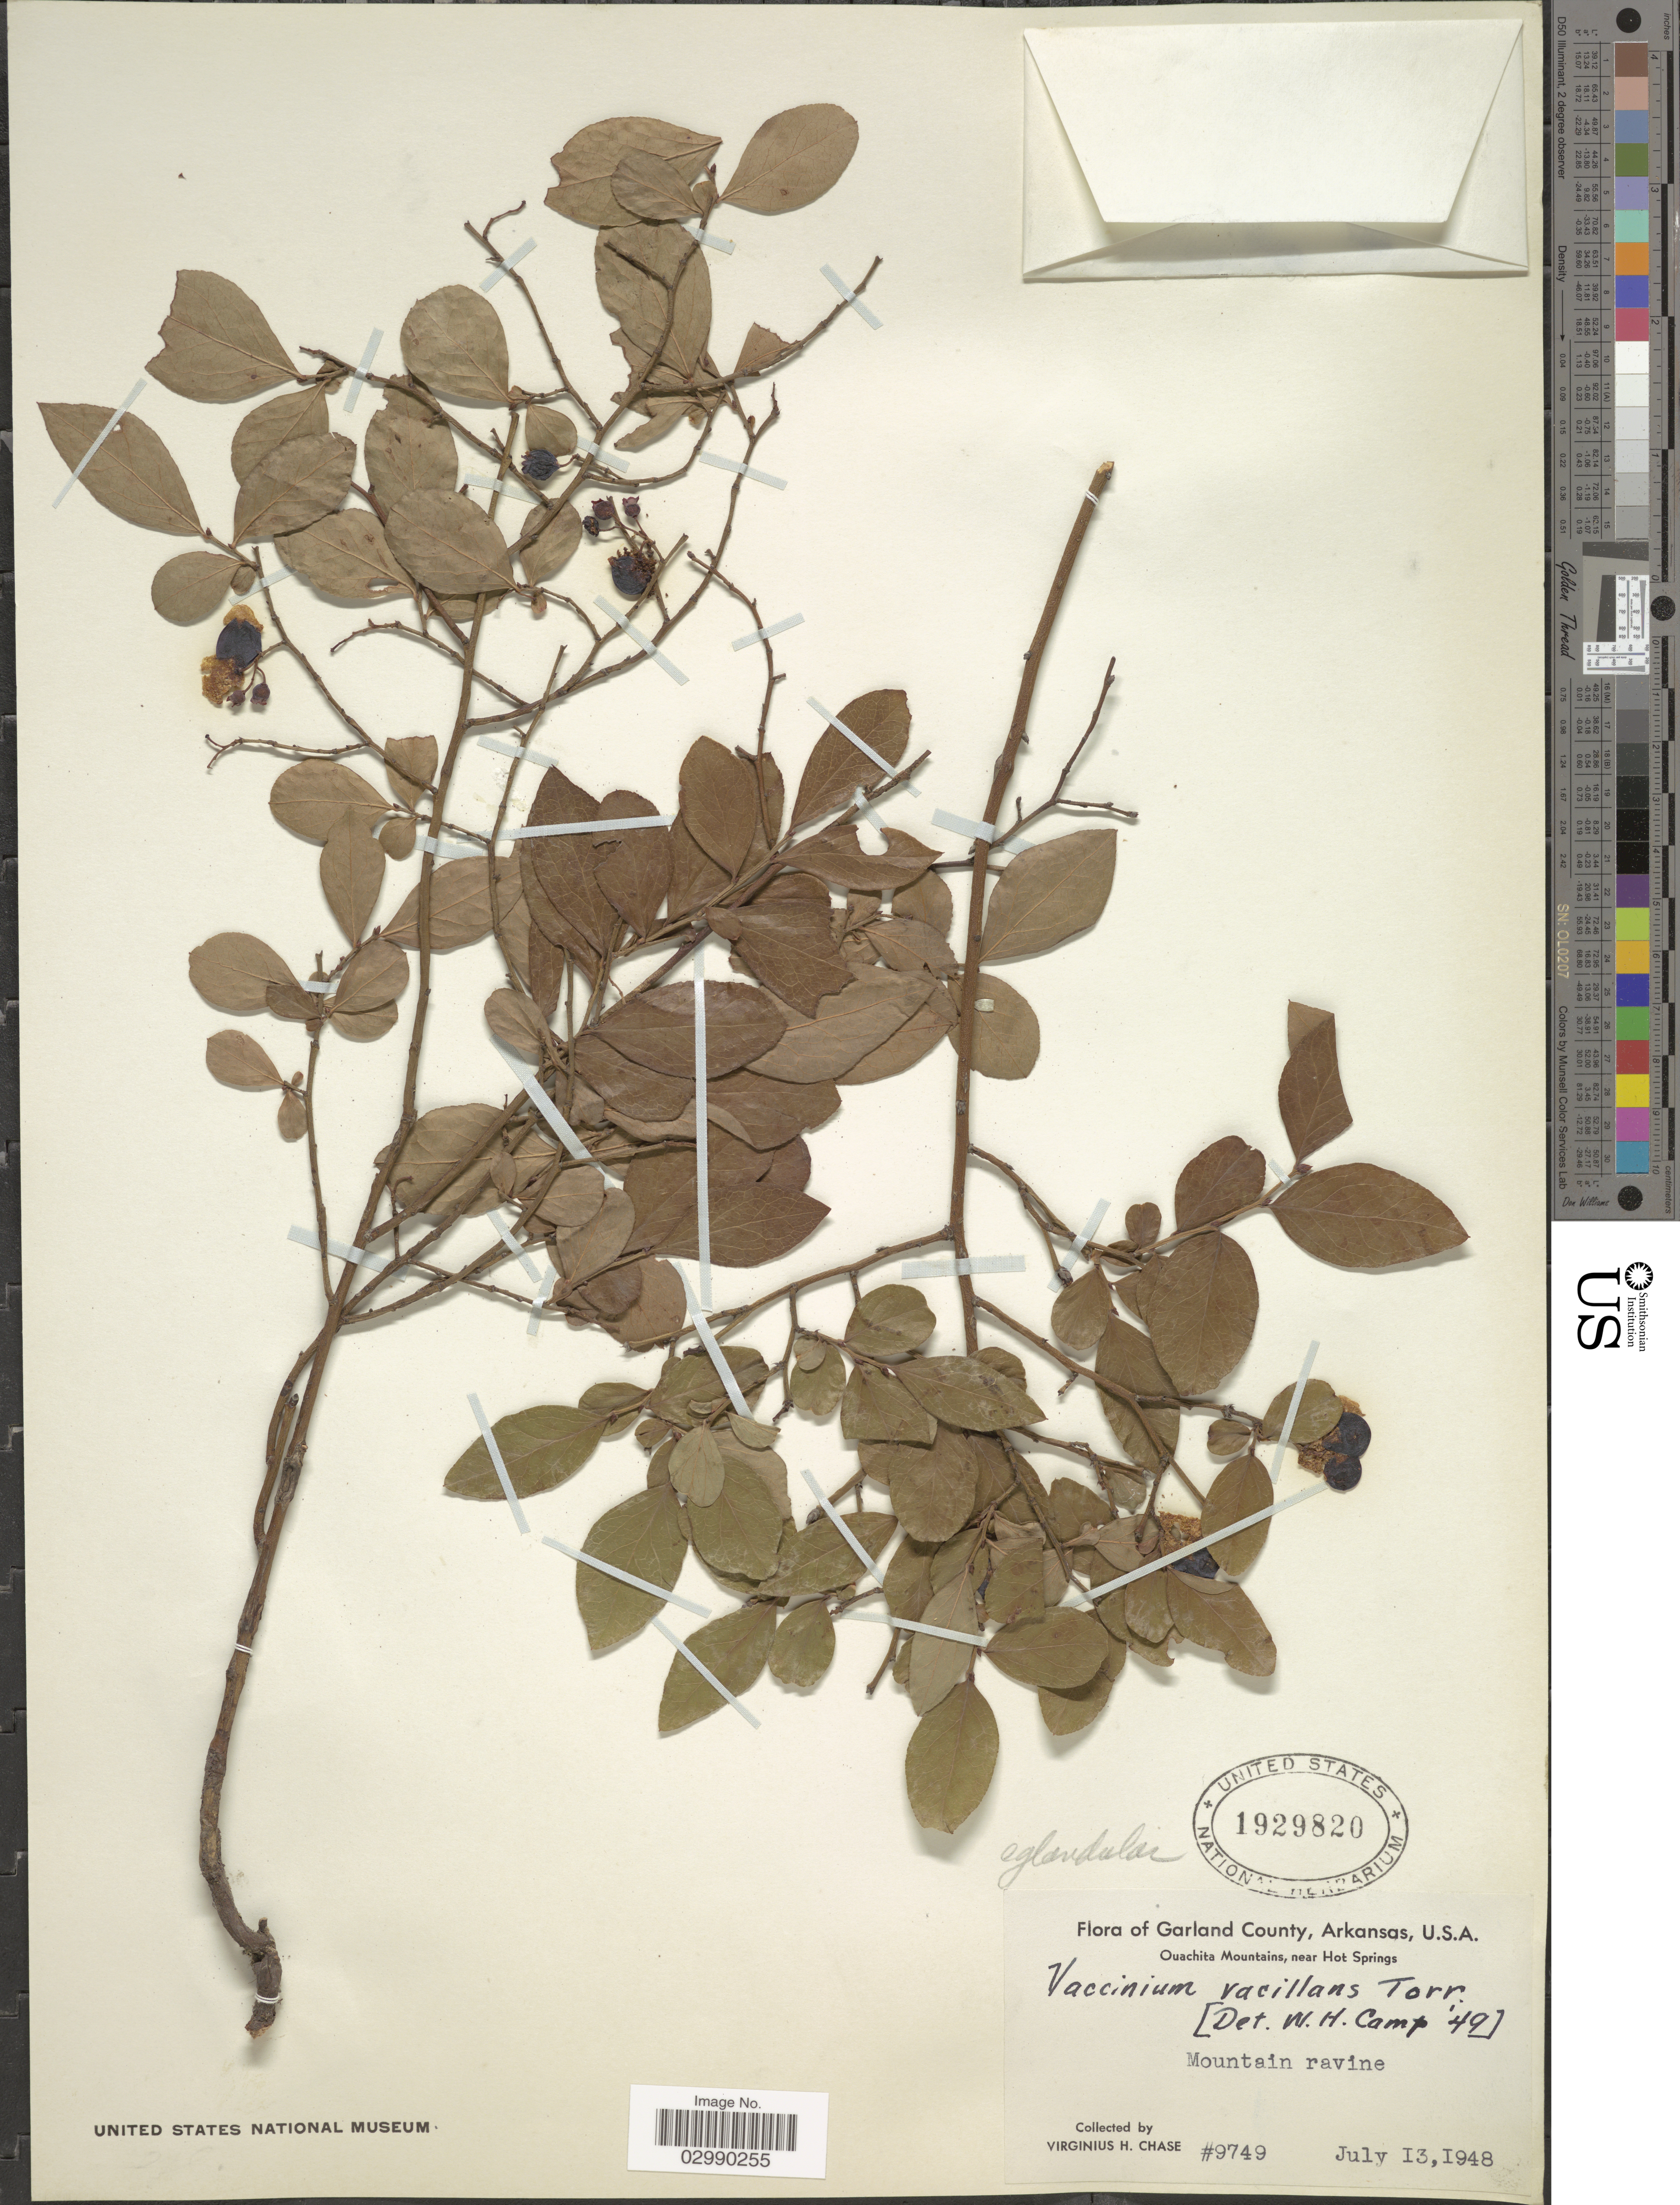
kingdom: Plantae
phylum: Tracheophyta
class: Magnoliopsida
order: Ericales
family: Ericaceae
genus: Vaccinium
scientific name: Vaccinium vacillans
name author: Kalm ex Torr.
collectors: V. H. Chase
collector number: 9749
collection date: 1948-07-13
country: United States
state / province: Arkansas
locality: Garland County, Ouachita Mountains, near Hot Springs.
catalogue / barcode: US 1929820